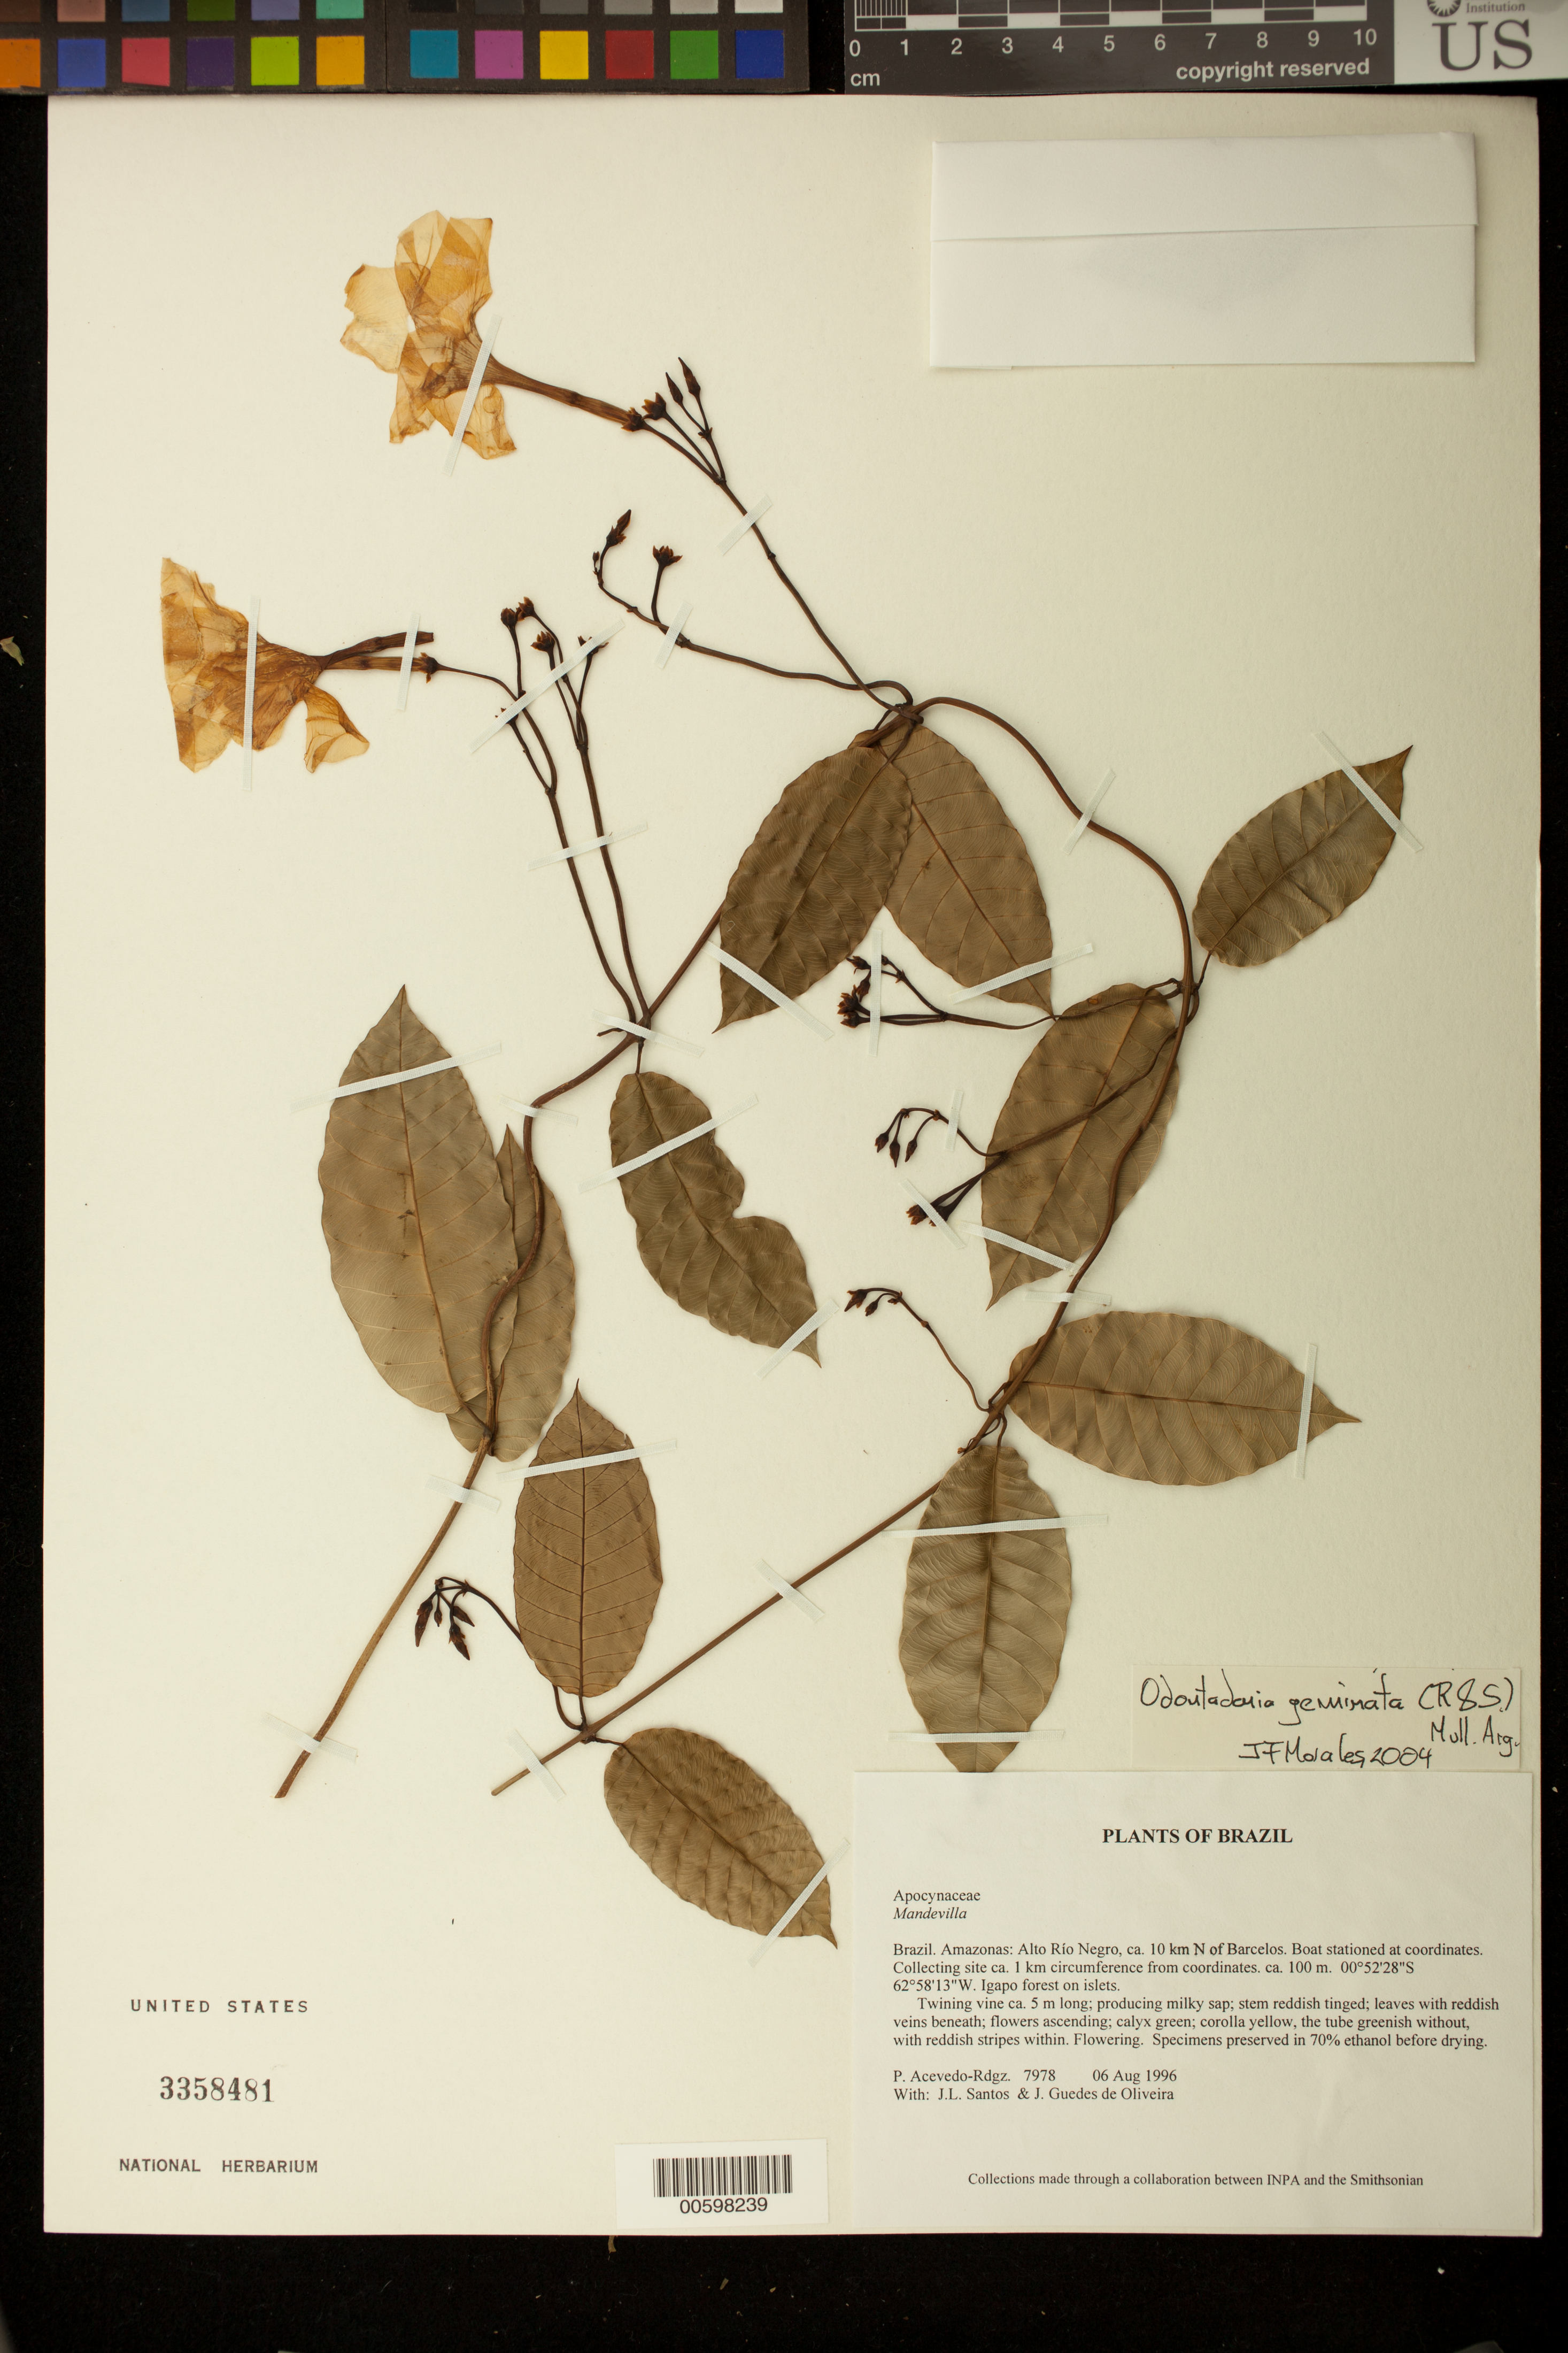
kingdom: Plantae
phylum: Tracheophyta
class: Magnoliopsida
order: Gentianales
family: Apocynaceae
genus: Odontadenia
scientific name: Odontadenia geminata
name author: (Hoffmanns. ex Roem. & Schult.) Müll. Arg.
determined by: Morales, F.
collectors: P. Acevedo-Rodr., J. L. Santos & J. Guedes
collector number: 7978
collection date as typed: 06 Aug 1996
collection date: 1996-08-06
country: Brazil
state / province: Amazonas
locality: Amazonas: Alto Río Negro, ca. 10 km N of Barcelos. Boat stationed at coordinates. Collecting site ca. 1 km circumference from coordinates.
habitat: Igapo forest on islets.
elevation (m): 100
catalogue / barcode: US 3358481